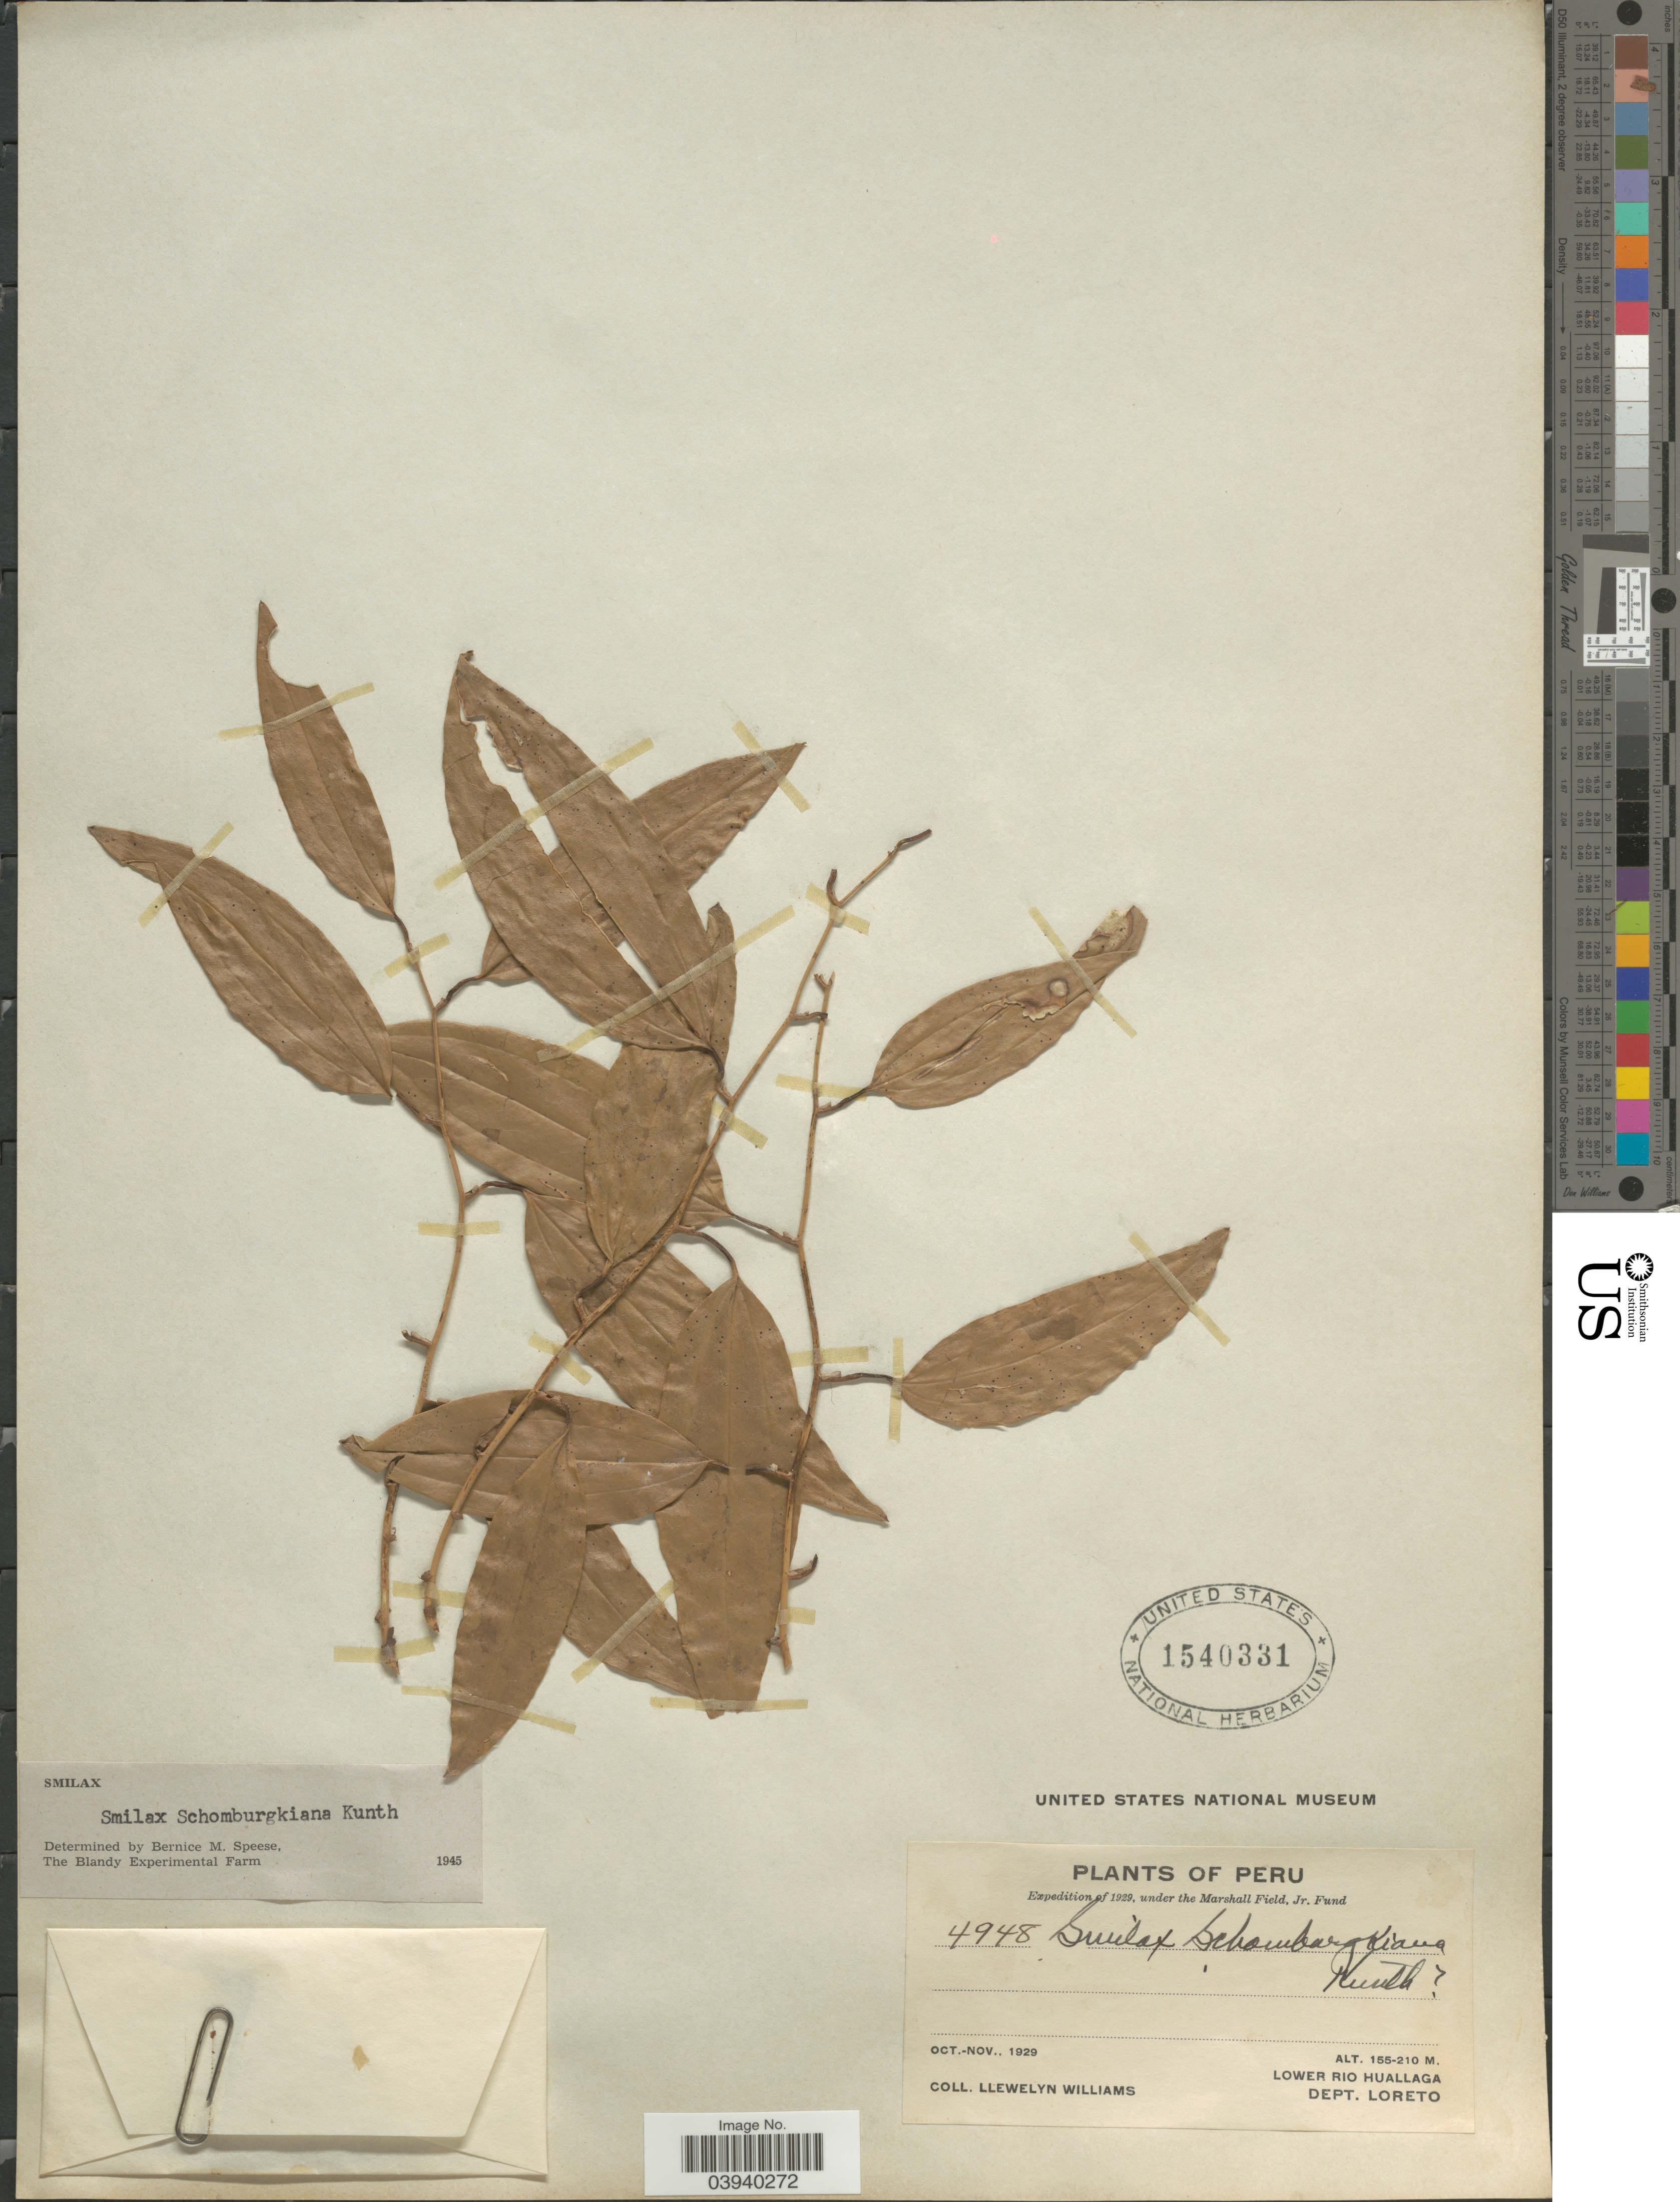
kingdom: Plantae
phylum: Tracheophyta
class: Liliopsida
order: Liliales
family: Smilacaceae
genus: Smilax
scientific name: Smilax schomburgkiana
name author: Kunth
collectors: Ll. Williams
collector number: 4948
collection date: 1929-10/1929-11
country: Peru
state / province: Loreto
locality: Lower Rio Huallaga. Dept. Loreto.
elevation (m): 155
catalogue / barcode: US 1540331